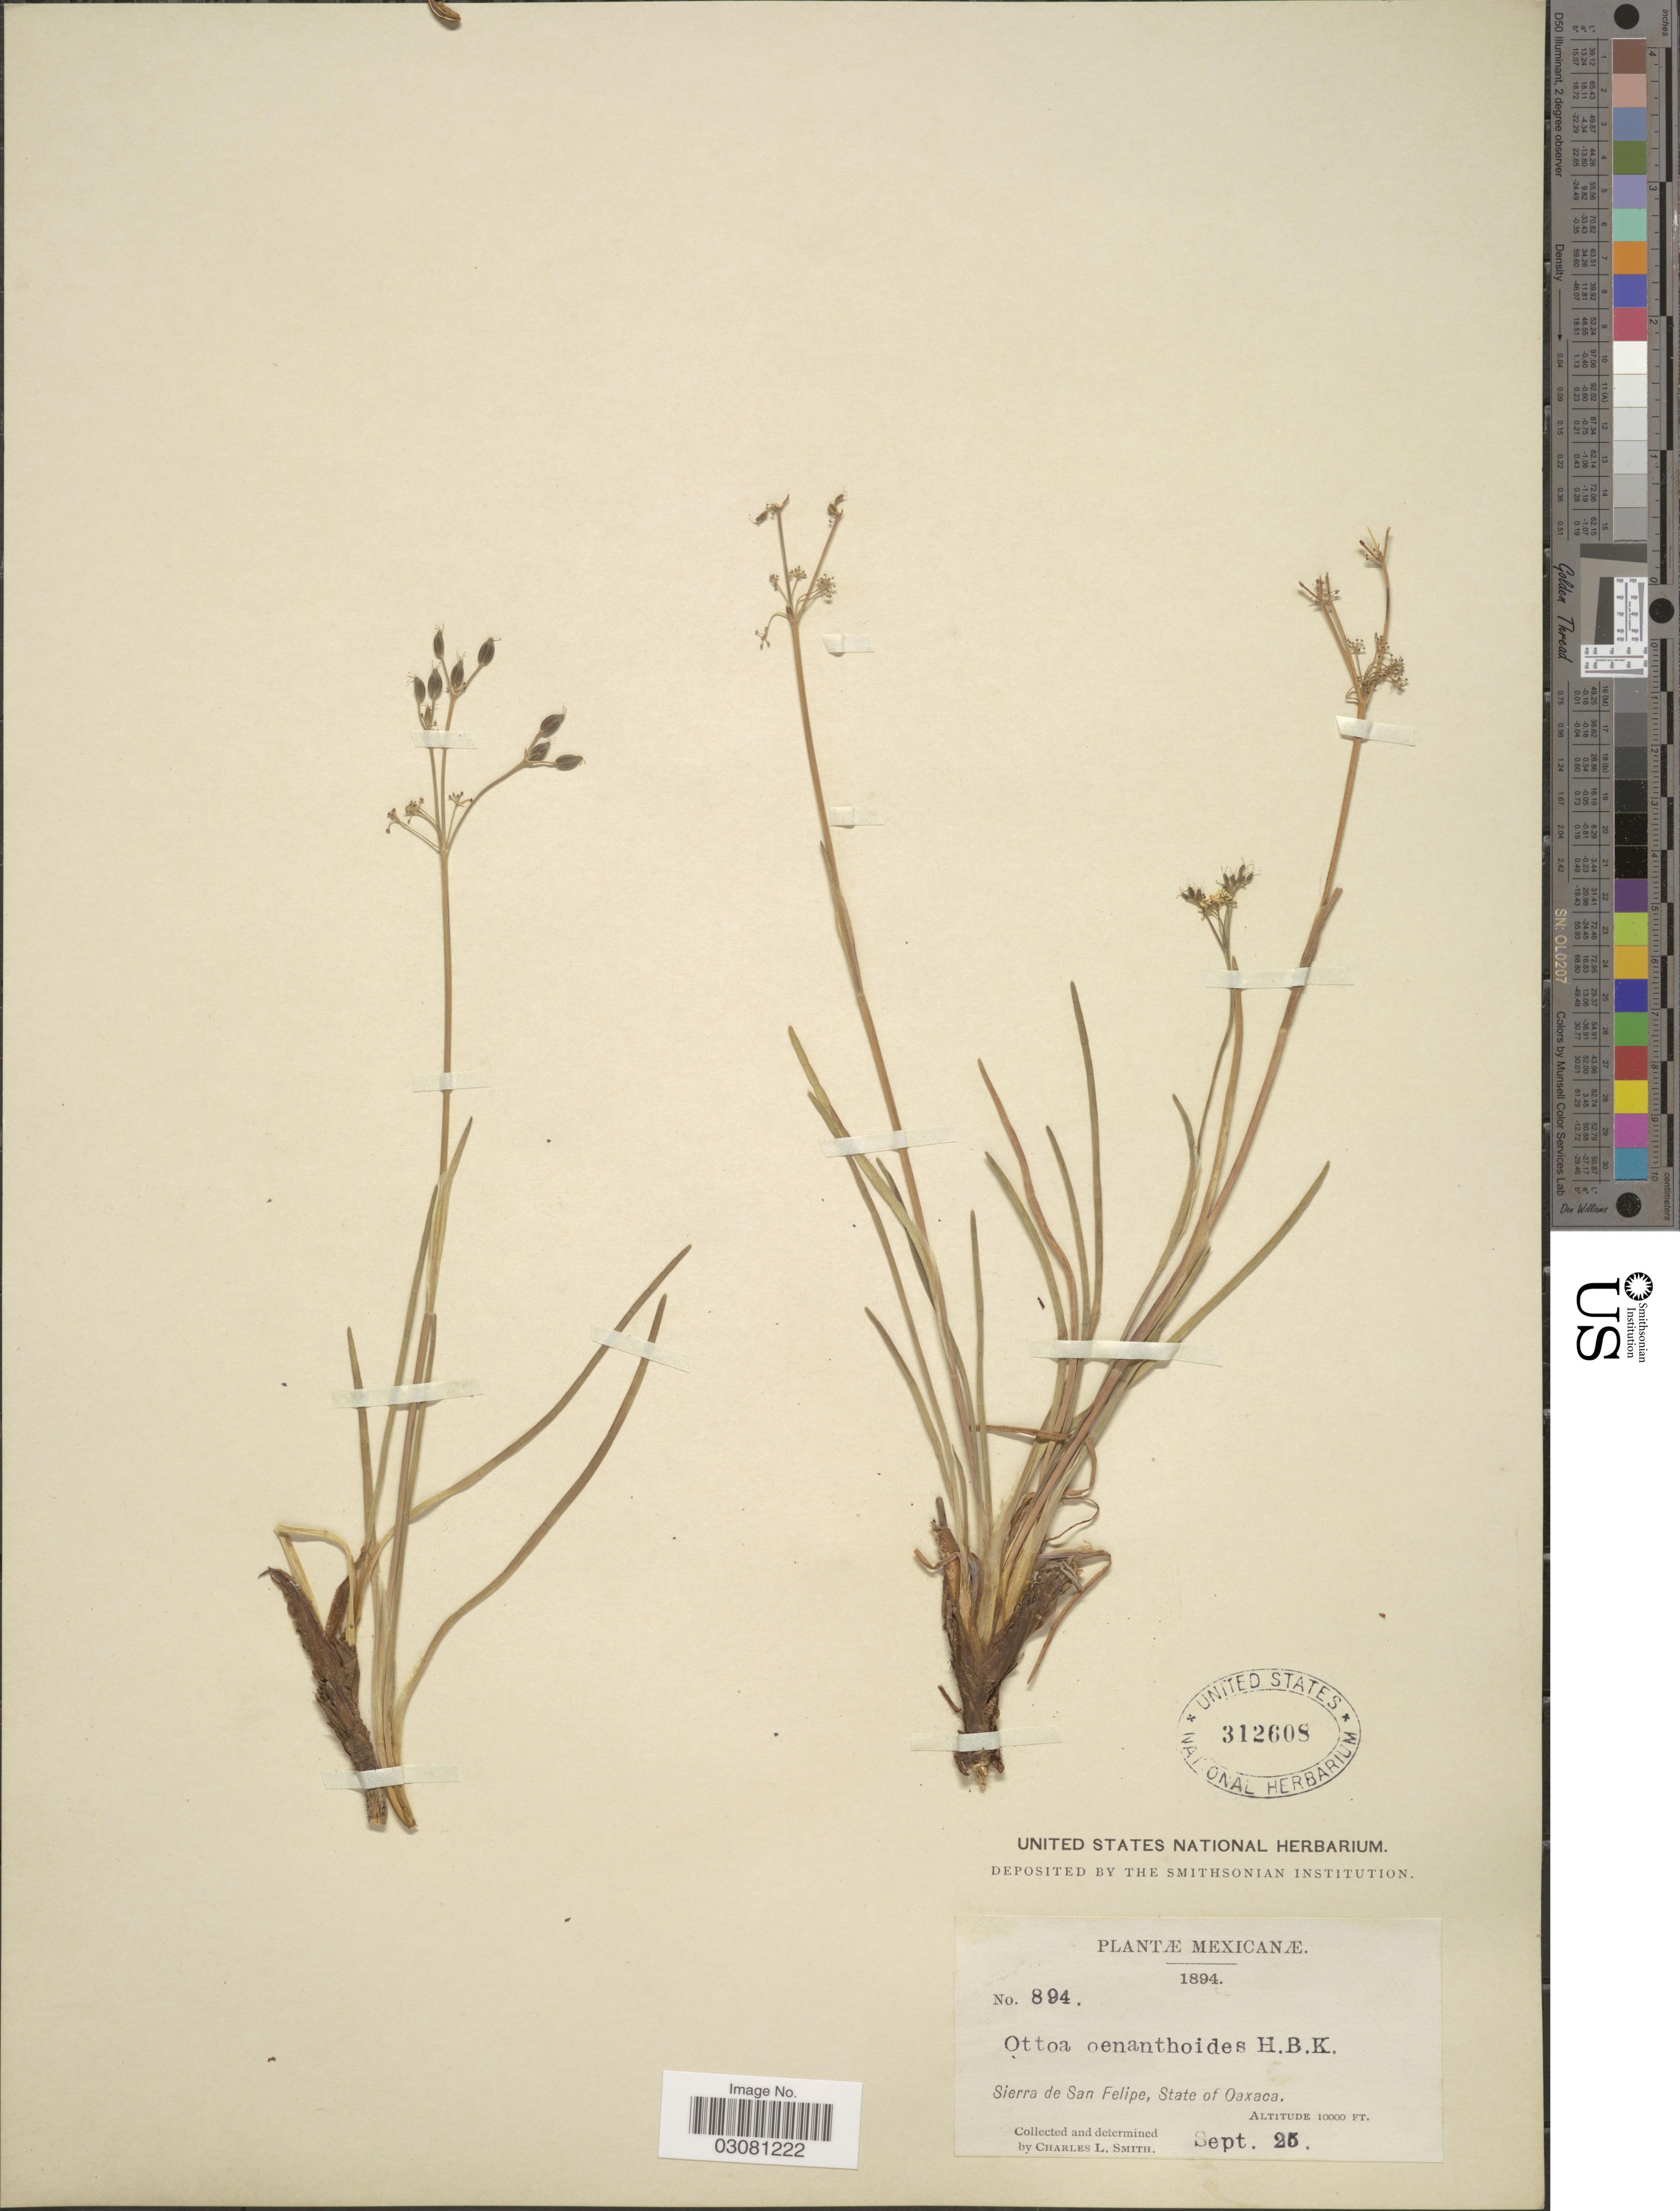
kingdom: Plantae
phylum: Tracheophyta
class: Magnoliopsida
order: Apiales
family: Apiaceae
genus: Ottoa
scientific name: Ottoa oenanthoides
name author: Kunth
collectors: C. L. Smith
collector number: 894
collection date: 1894-09-25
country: Mexico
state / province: Oaxaca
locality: Sierra de San Felipe.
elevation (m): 3048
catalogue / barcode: US 312608